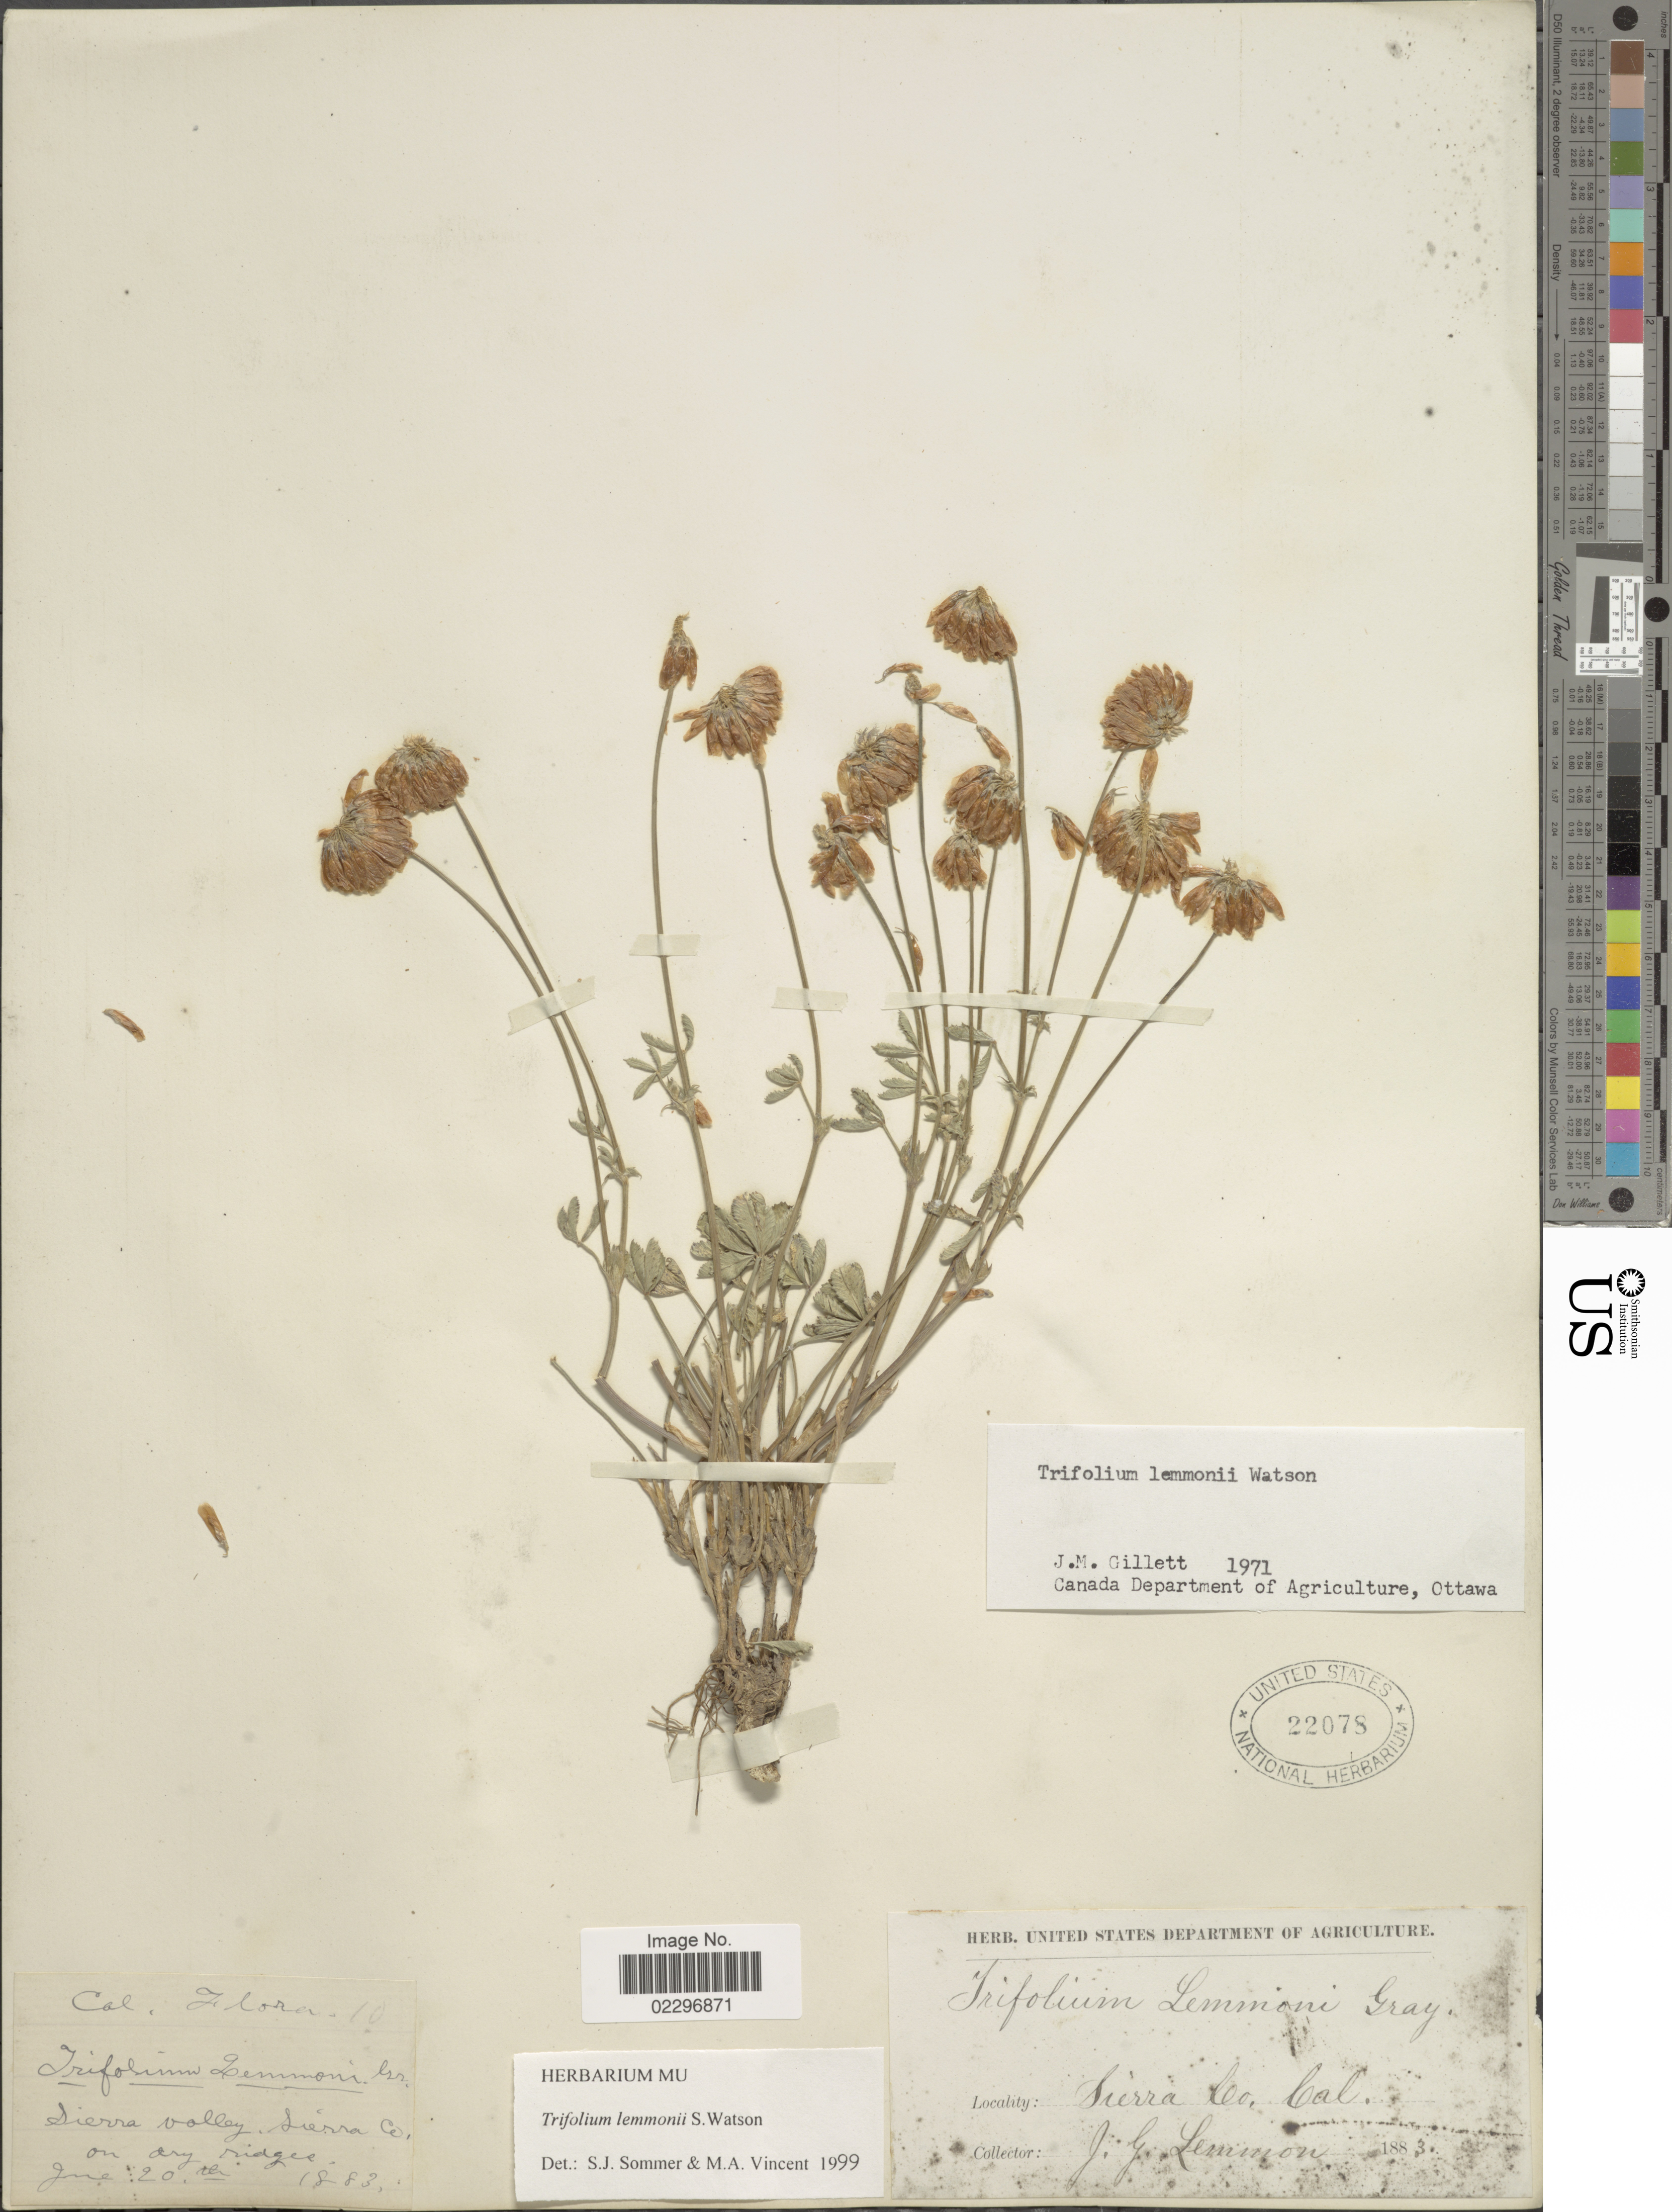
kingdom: Plantae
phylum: Tracheophyta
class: Magnoliopsida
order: Fabales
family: Fabaceae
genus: Trifolium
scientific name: Trifolium lemmonii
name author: S. Watson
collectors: J. Lemmon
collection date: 1883-06-20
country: United States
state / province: California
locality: Sierra Co, Sierra valley, on dry ridges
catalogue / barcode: US 22078